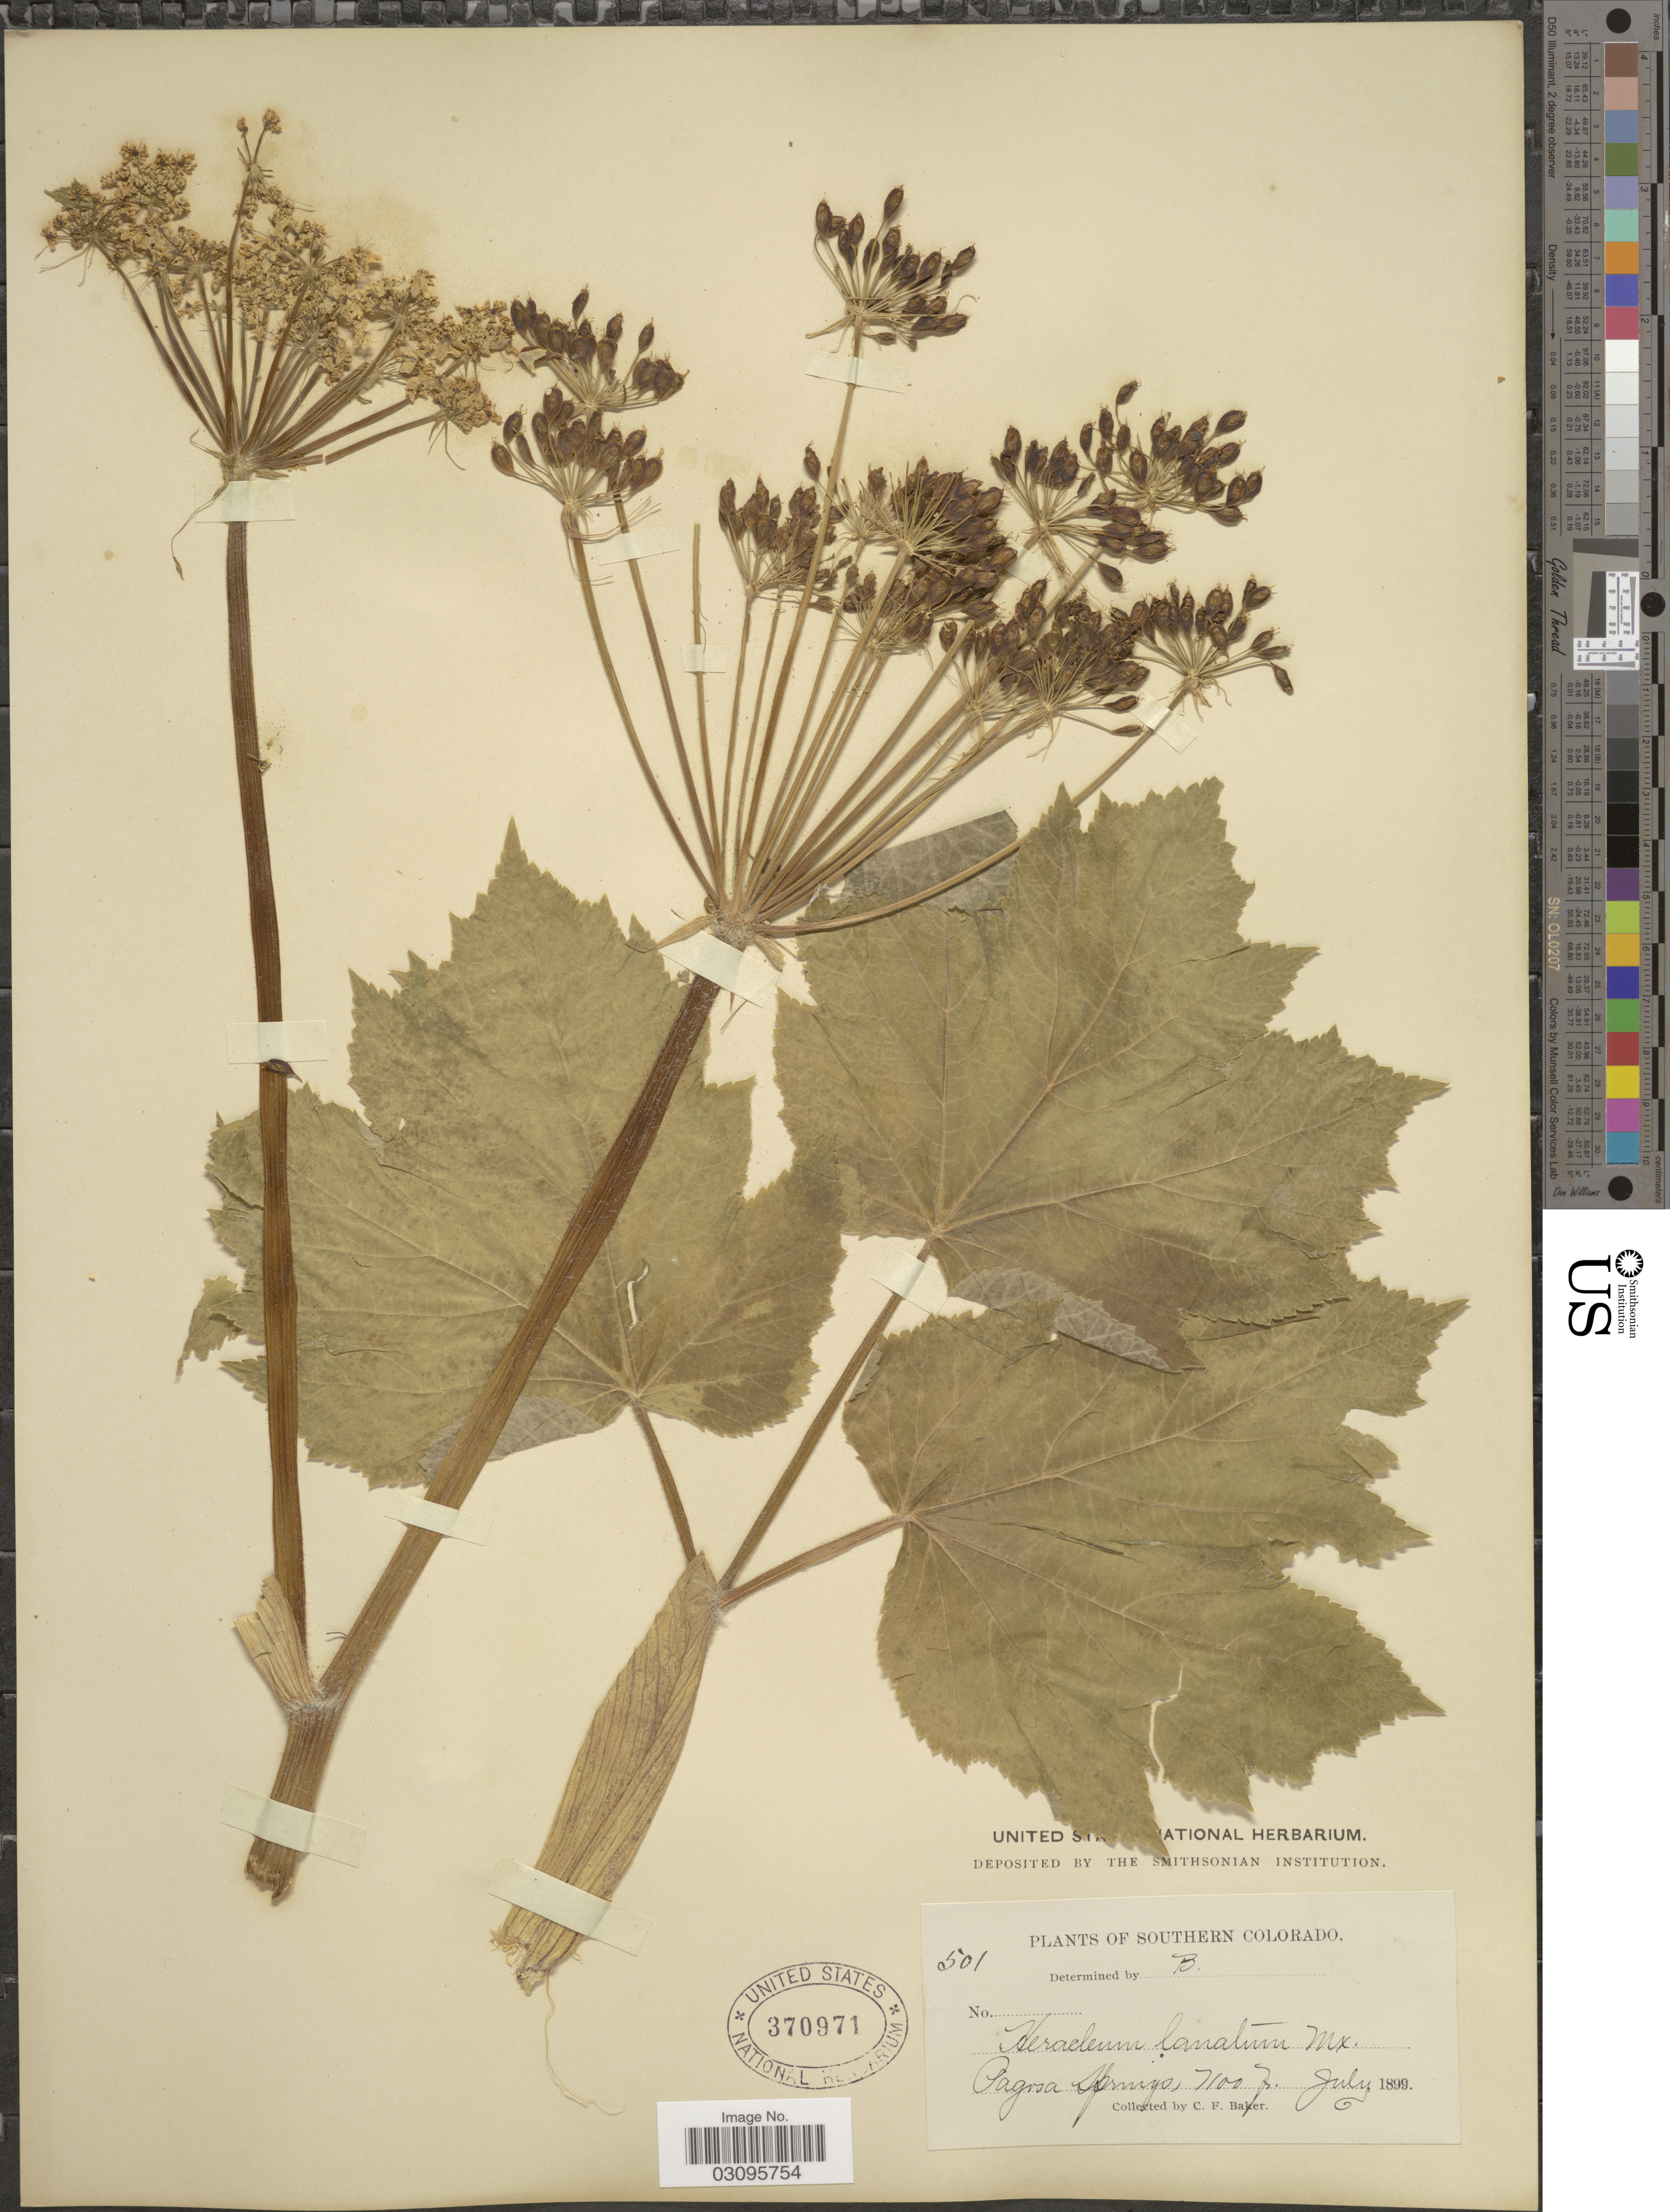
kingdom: Plantae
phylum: Tracheophyta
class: Magnoliopsida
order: Apiales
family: Apiaceae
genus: Heracleum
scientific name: Heracleum lanatum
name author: Michx.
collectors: C. F. Baker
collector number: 501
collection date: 1899-07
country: United States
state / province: Colorado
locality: Southern Colorado. Pagosa Springs.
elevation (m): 2164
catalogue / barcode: US 370971